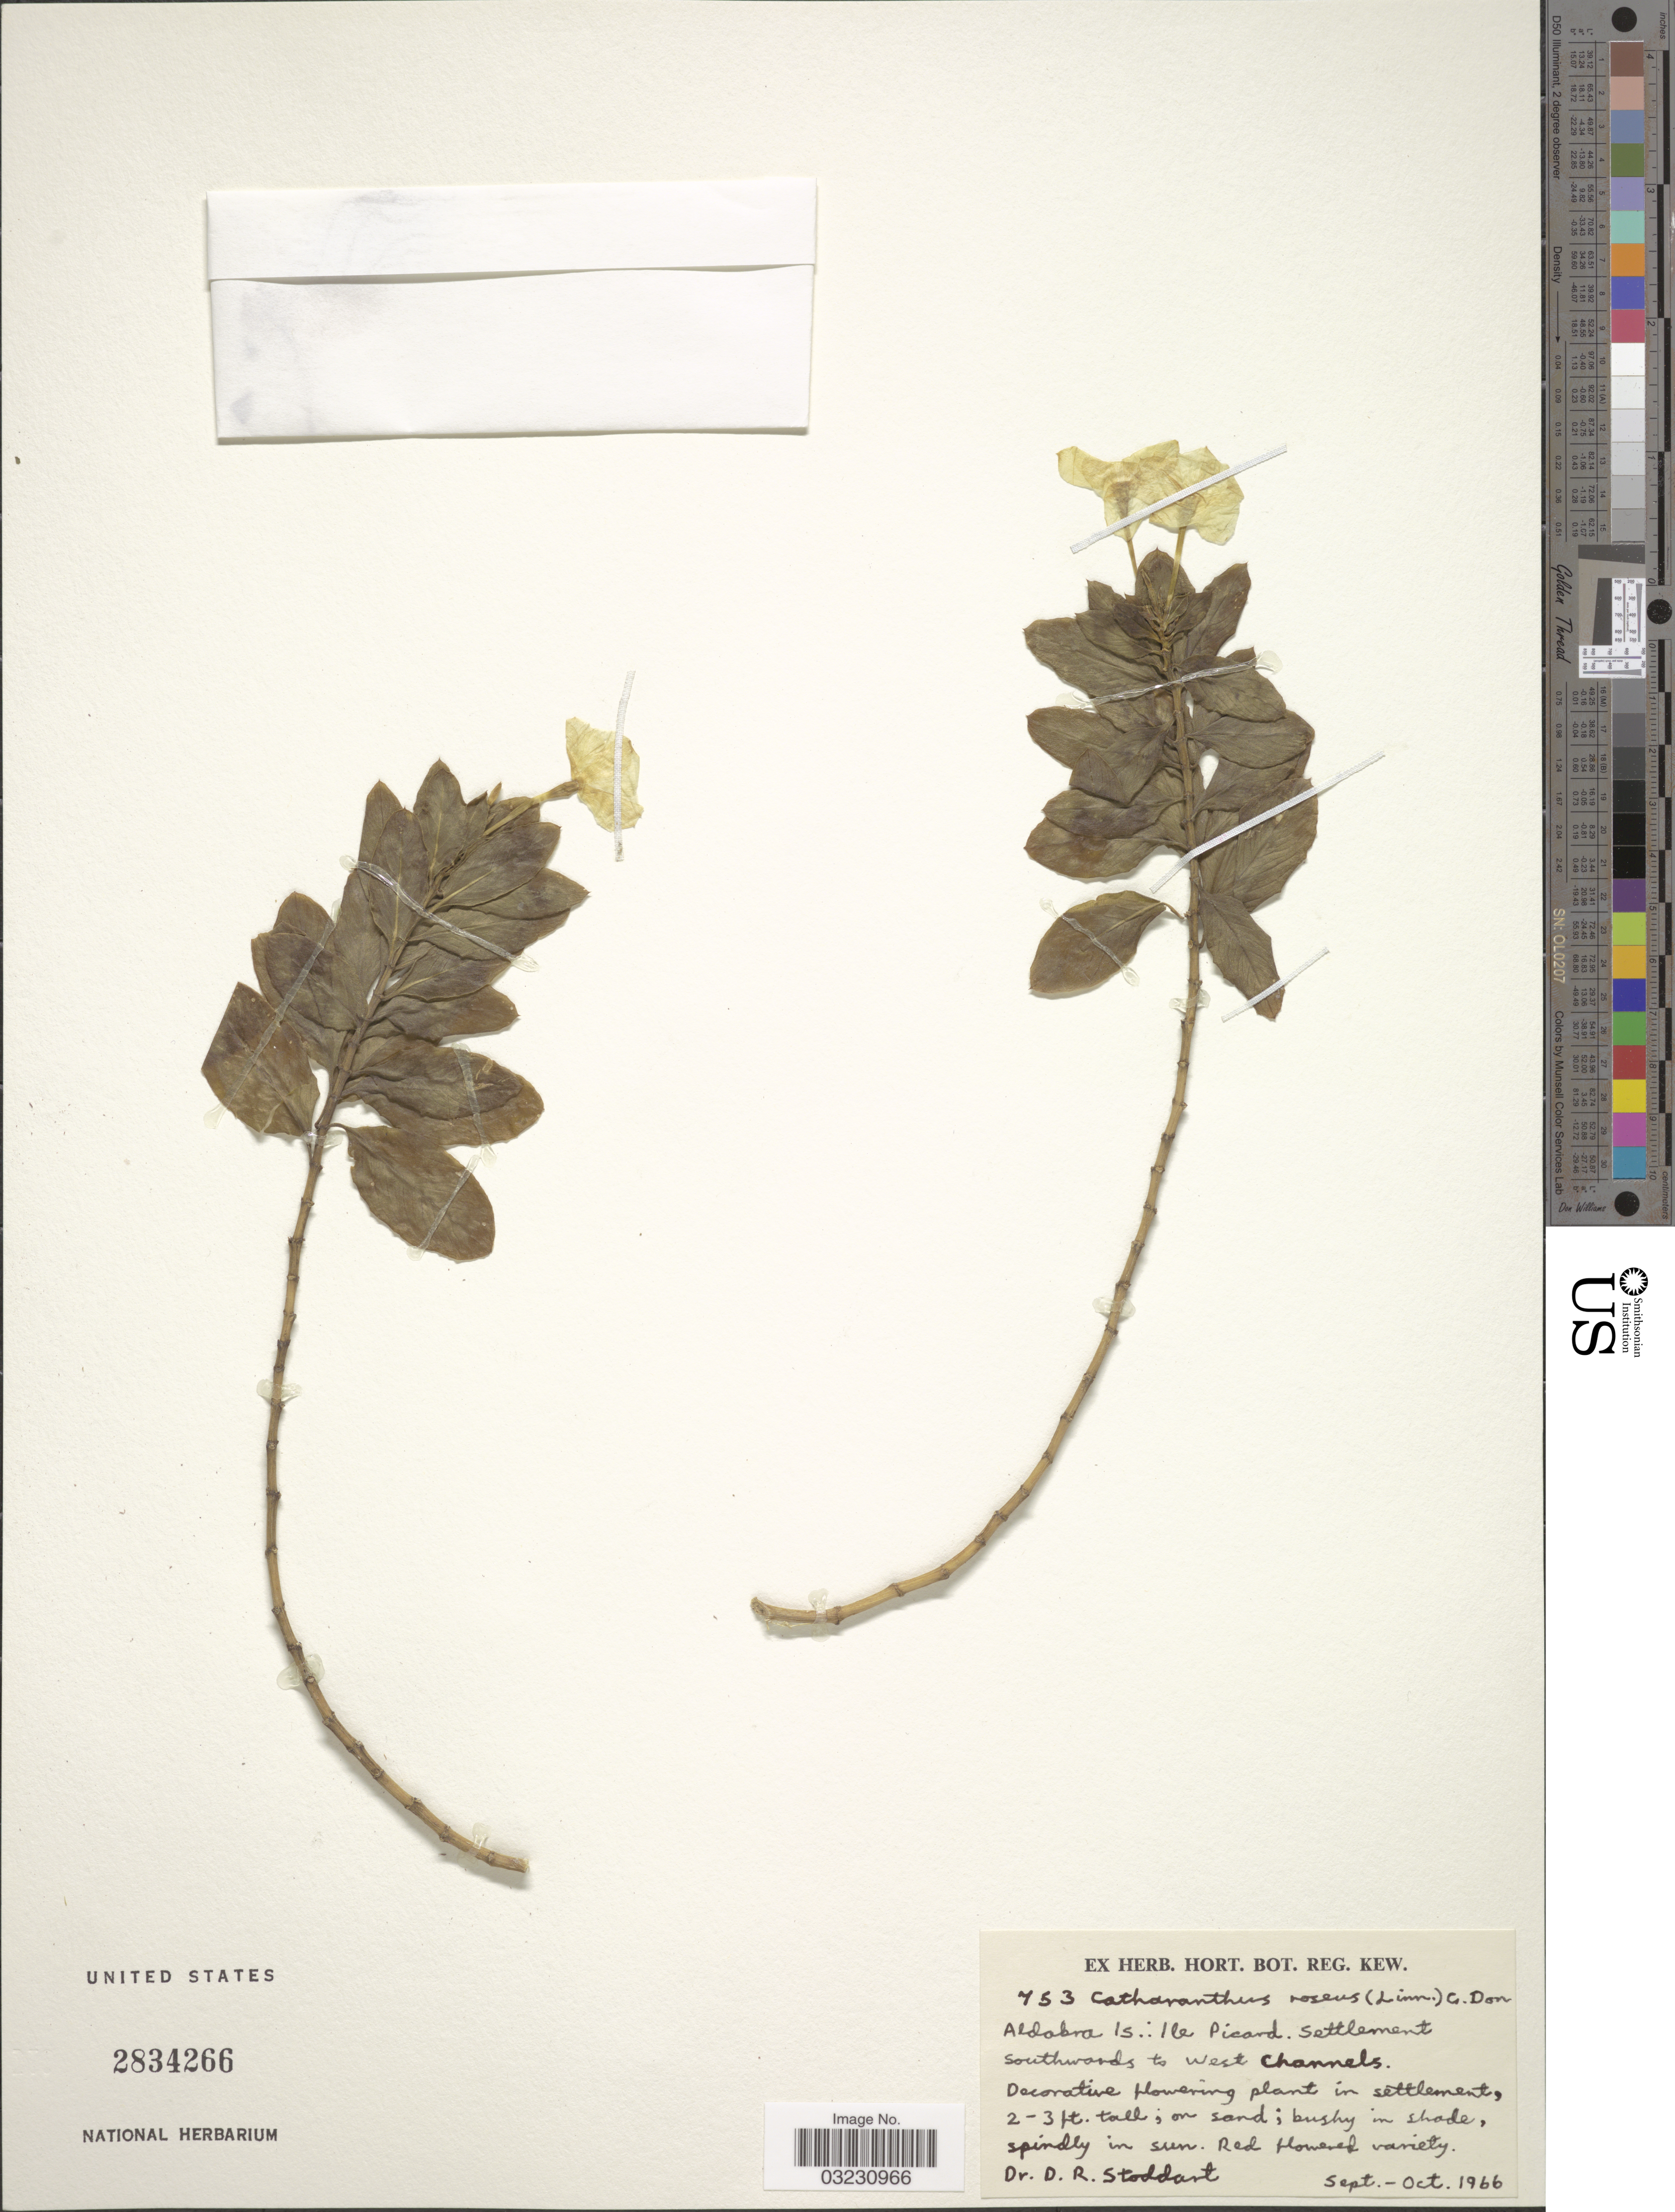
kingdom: Plantae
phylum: Tracheophyta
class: Magnoliopsida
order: Gentianales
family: Apocynaceae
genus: Catharanthus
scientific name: Catharanthus roseus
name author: (L.) G. Don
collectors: D. R. Stoddart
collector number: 753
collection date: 1966-09/1966-10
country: Seychelles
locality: Aldabra Is.: Ile Picard. Settlement southwards to West Channels.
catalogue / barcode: US 2834266